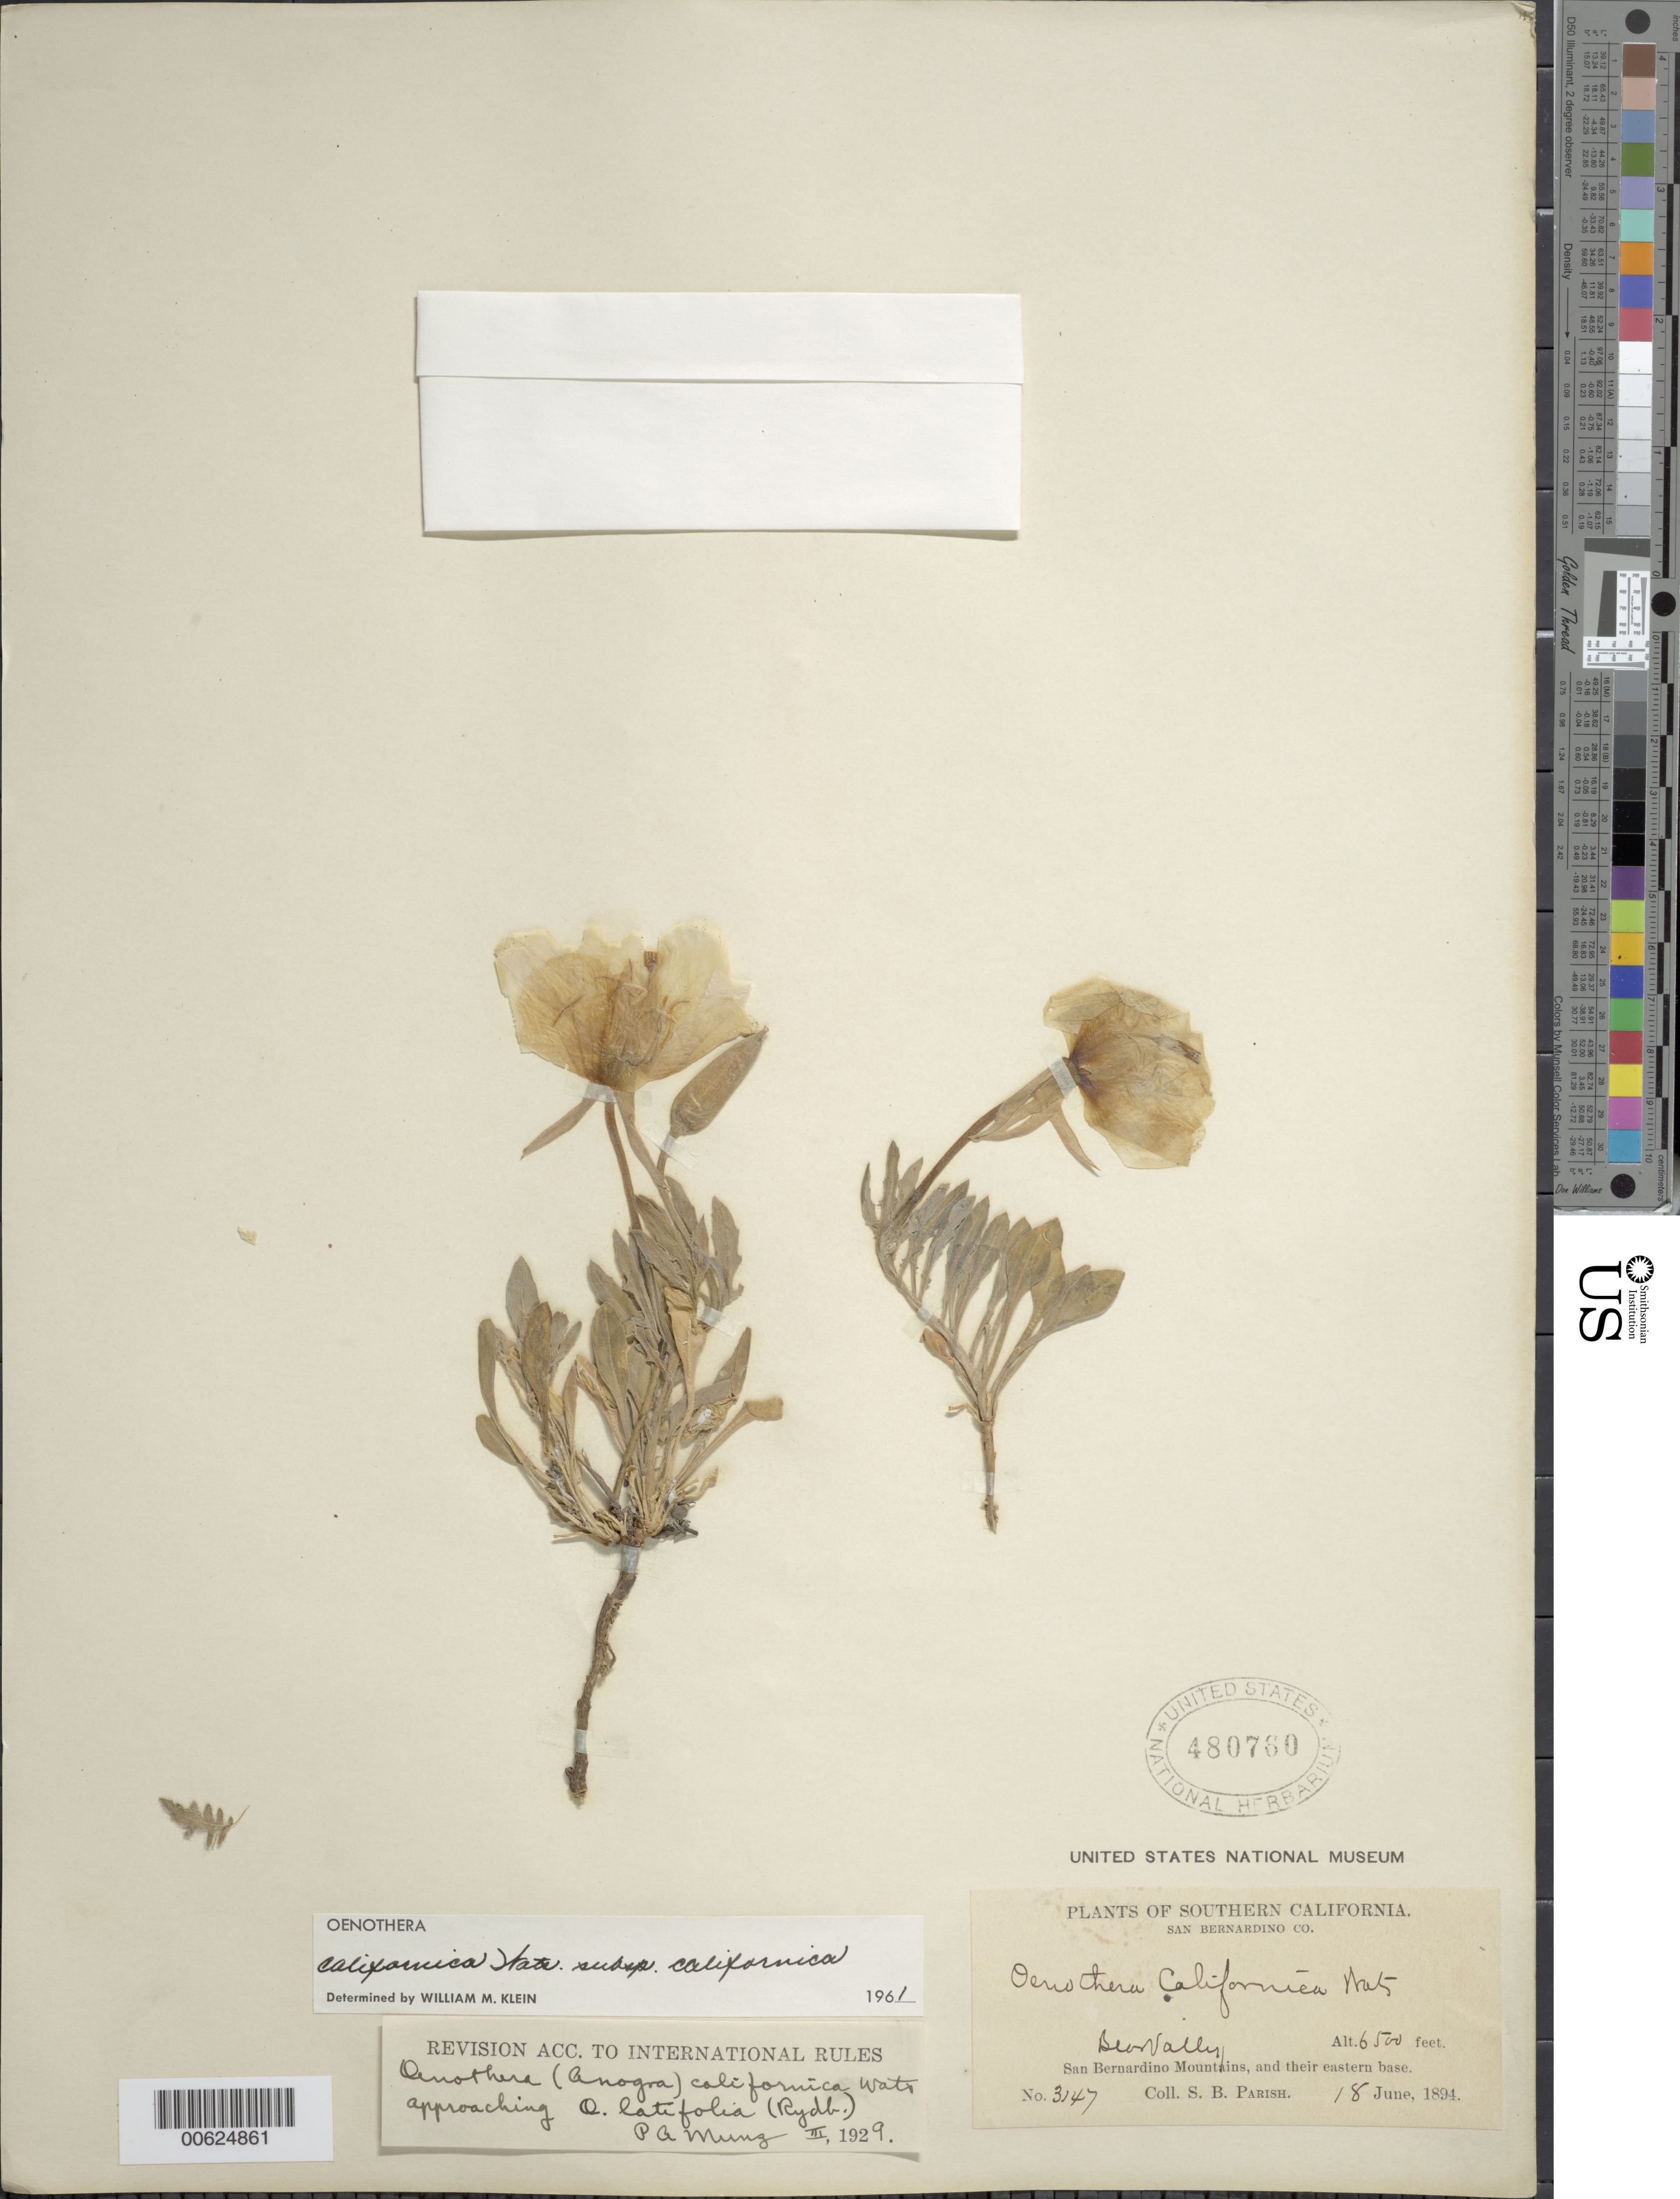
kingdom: Plantae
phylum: Tracheophyta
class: Magnoliopsida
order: Myrtales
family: Onagraceae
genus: Oenothera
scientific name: Oenothera albicaulis var. melanosperma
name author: H. Lév.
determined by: Wagner, W. L., (BOT), Smithsonian Institution - National Museum of Natural History (UNITED STATES)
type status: Syntype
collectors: S. B. Parish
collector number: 3147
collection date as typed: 18 Jun 1894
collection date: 1894-06-18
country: United States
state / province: California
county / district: San Bernardino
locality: Bear Valley, San Bernardino Mts.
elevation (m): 1981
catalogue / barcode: US 480760